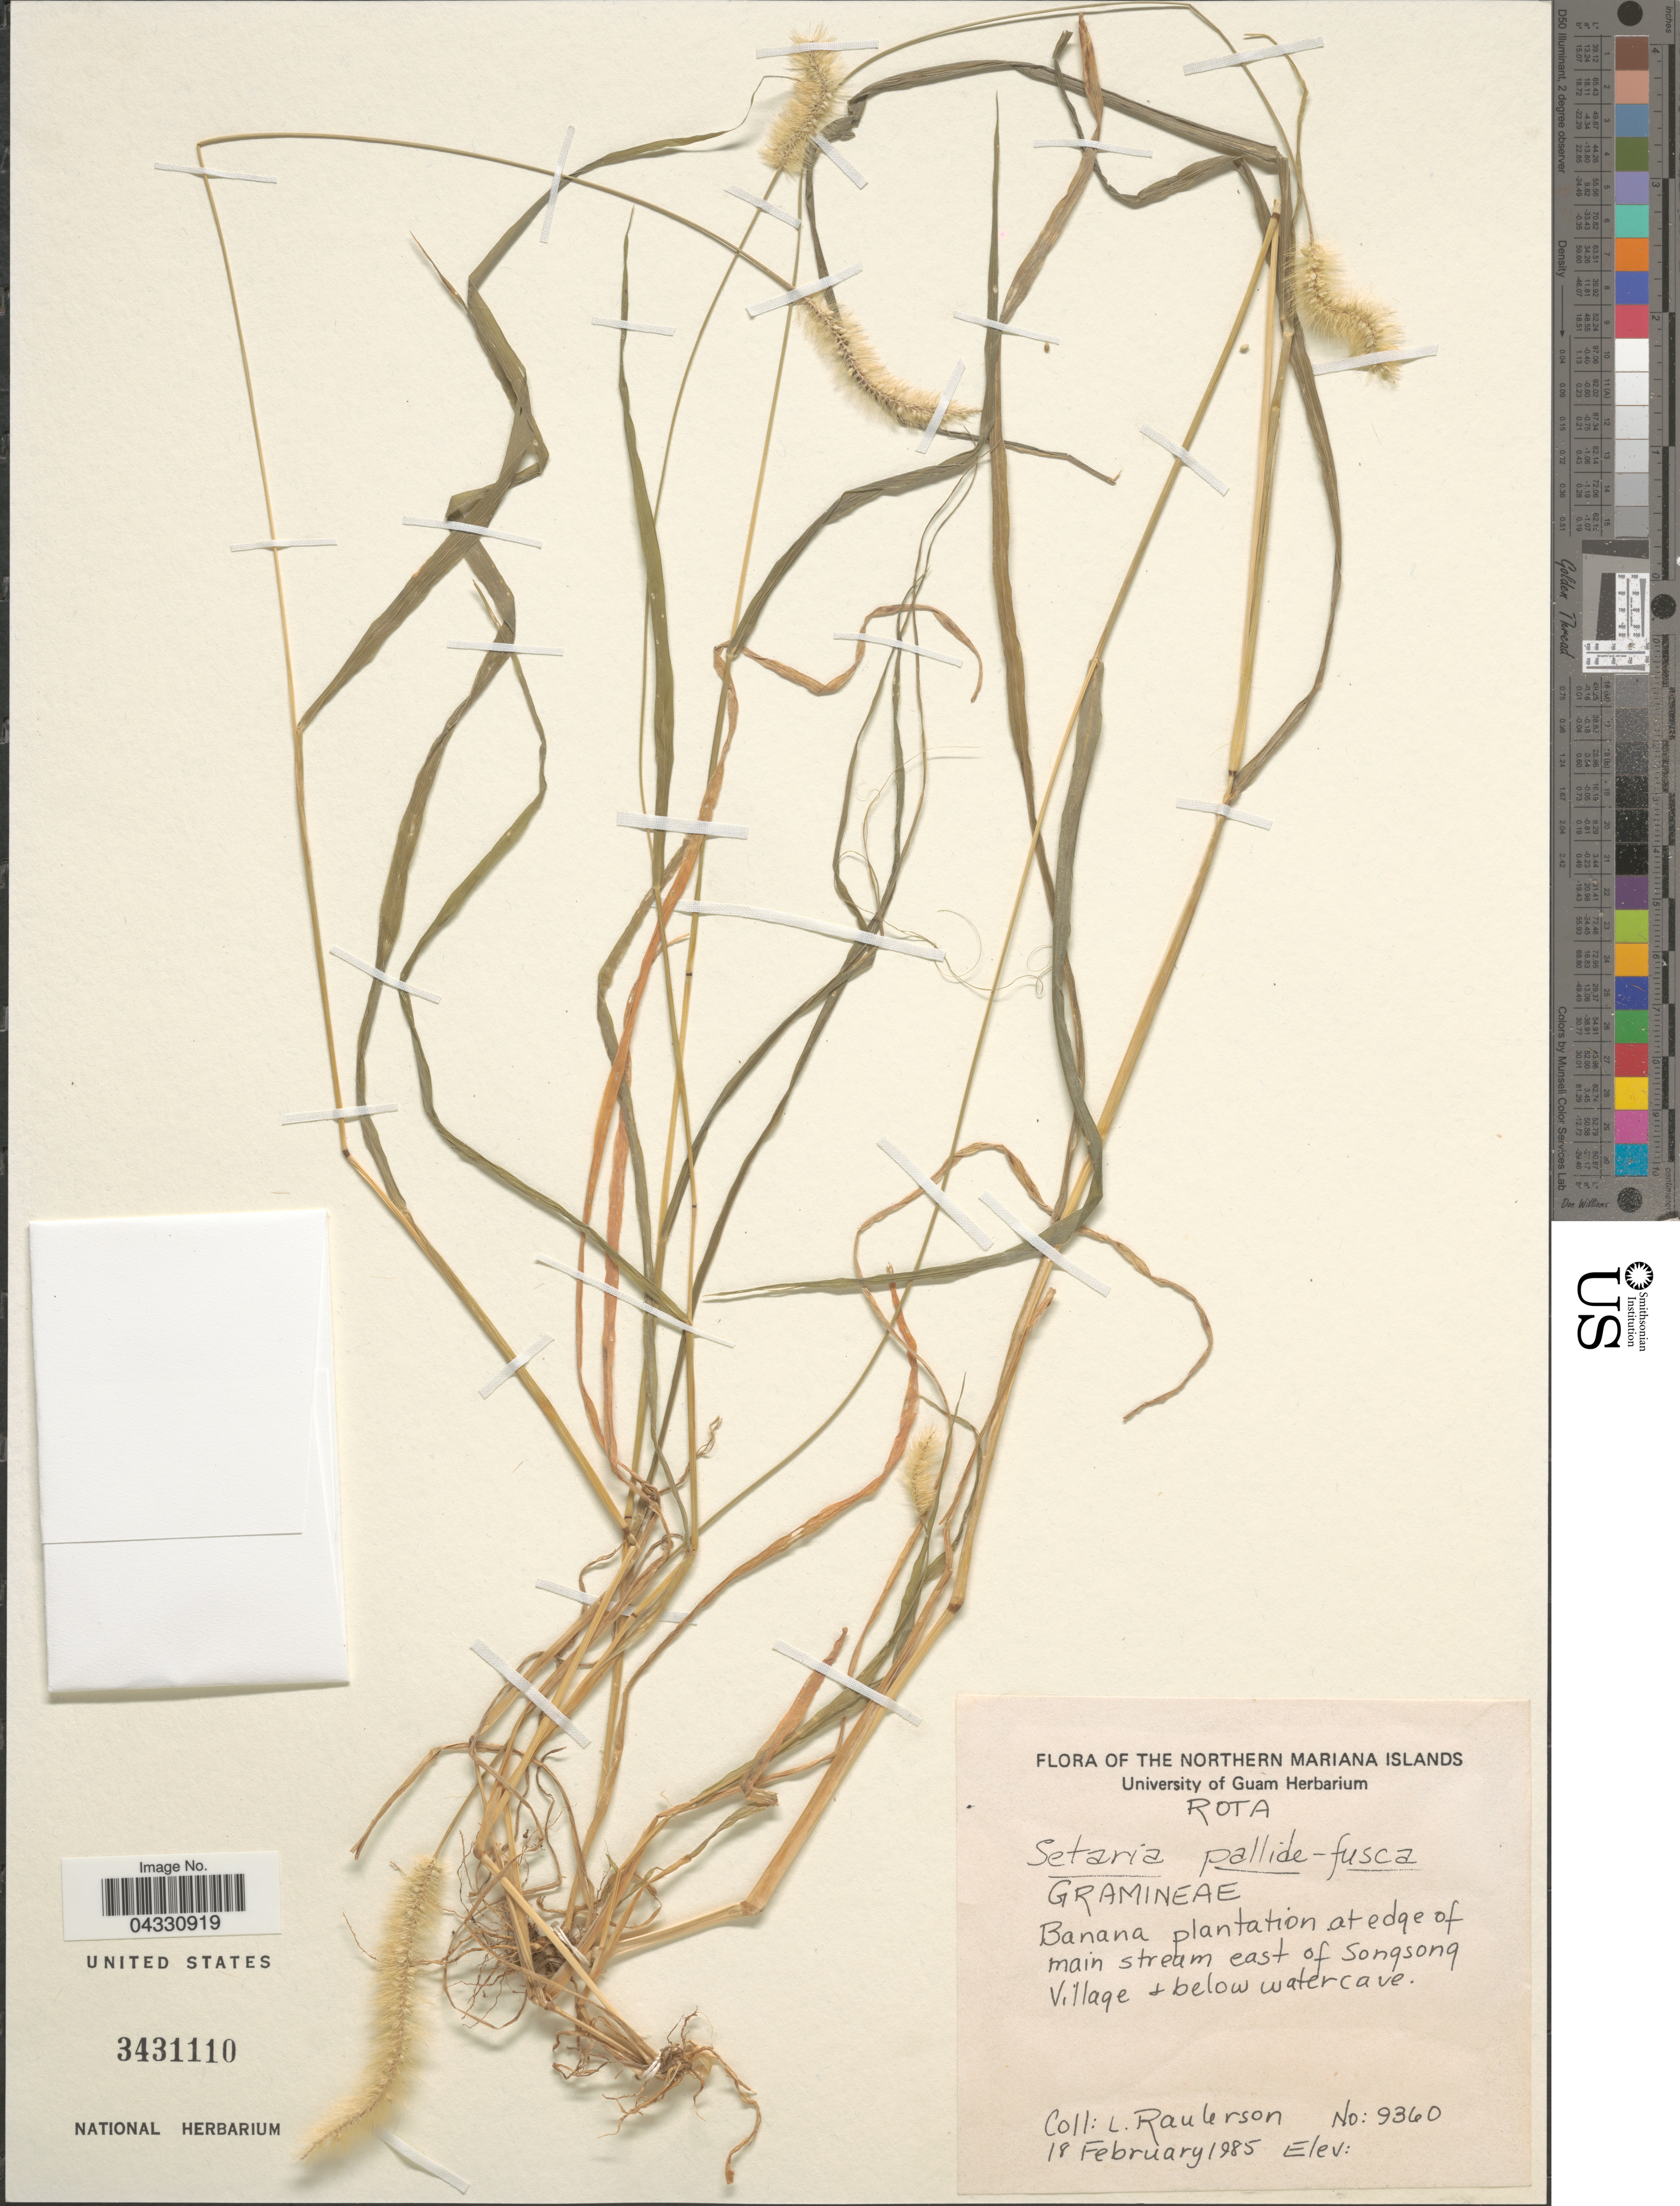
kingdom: Plantae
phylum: Tracheophyta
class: Liliopsida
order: Poales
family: Poaceae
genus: Setaria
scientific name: Setaria pallide-fusca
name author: (Schumach.) Stapf & C.E. Hubb.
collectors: L. Raulerson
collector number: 9360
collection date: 1985-02-18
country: Northern Mariana Islands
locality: Rota. Banana plantation at edge of main stream east of Songsong Village.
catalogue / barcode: US 3431110